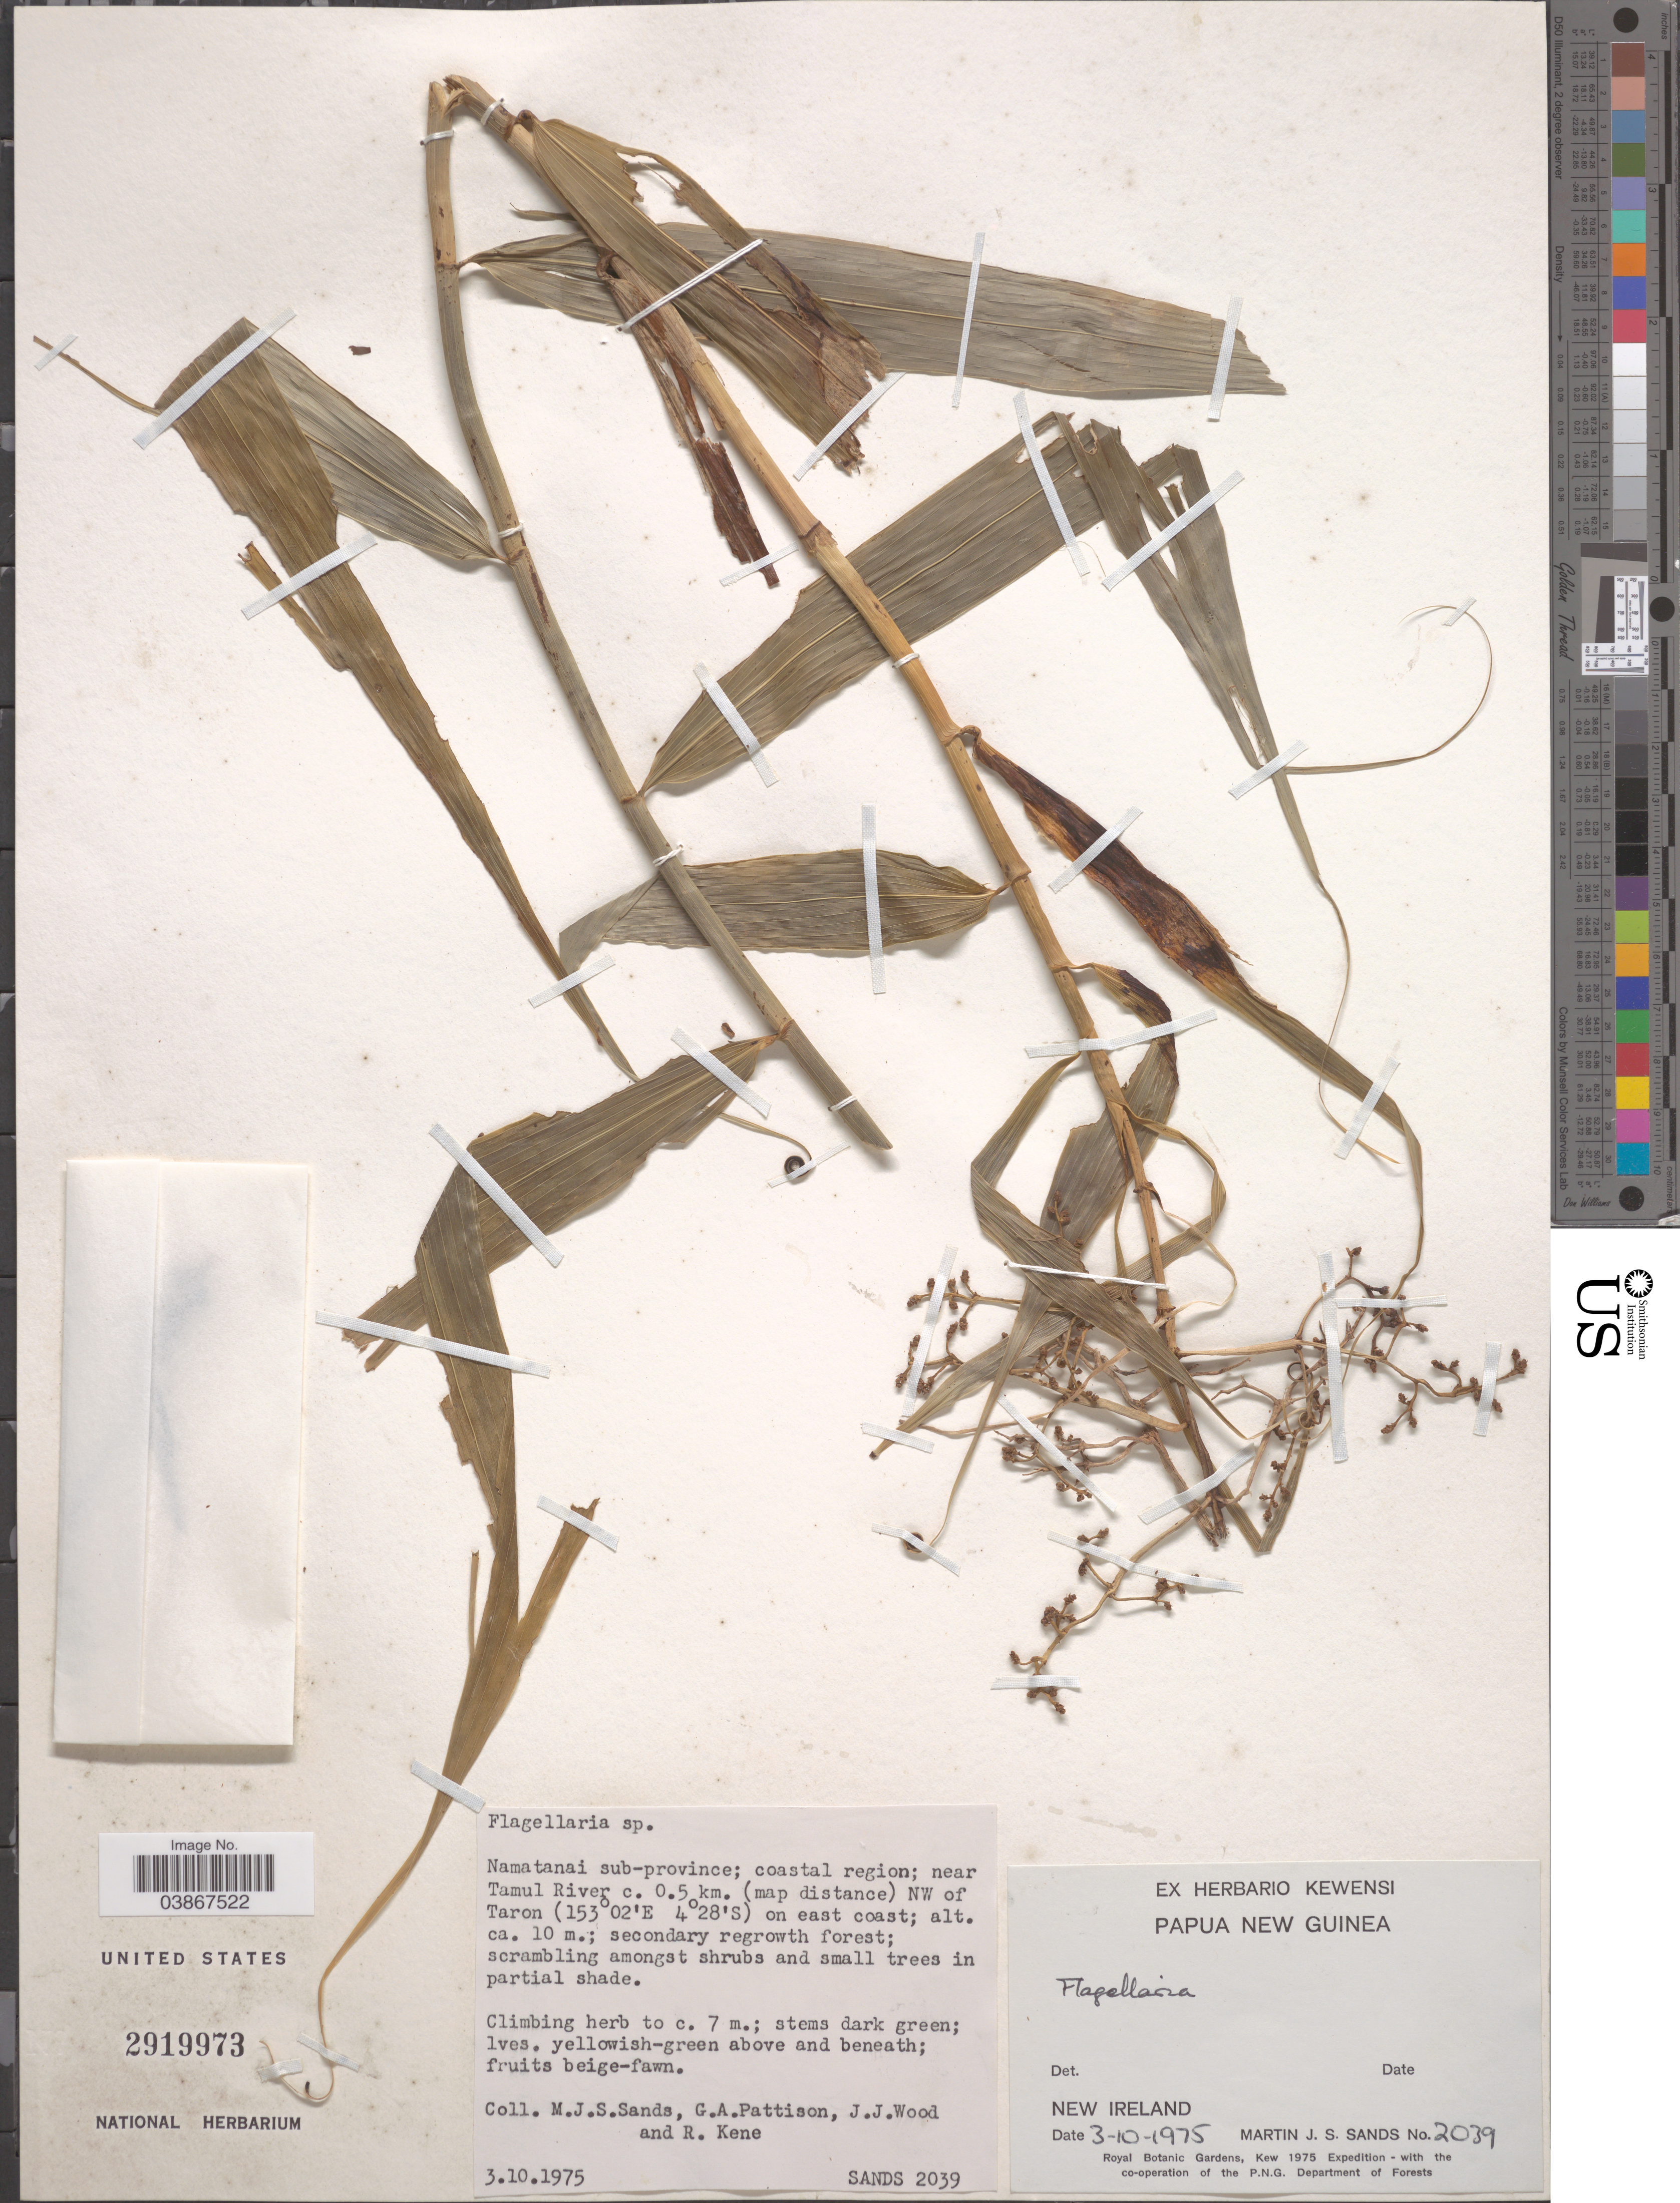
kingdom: Plantae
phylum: Tracheophyta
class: Liliopsida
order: Poales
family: Flagellariaceae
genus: Flagellaria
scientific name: Flagellaria sp.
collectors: M. Sands, G. Pattison, J. Wood & R. Kene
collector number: SANDS 2039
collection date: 1975-10-03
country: Papua New Guinea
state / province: New Ireland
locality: Namatanai sub-province ; coastal region; near Tamul River c. 0.5 km. (map distance) NW of Taron on east coast.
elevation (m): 10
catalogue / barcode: US 2919973